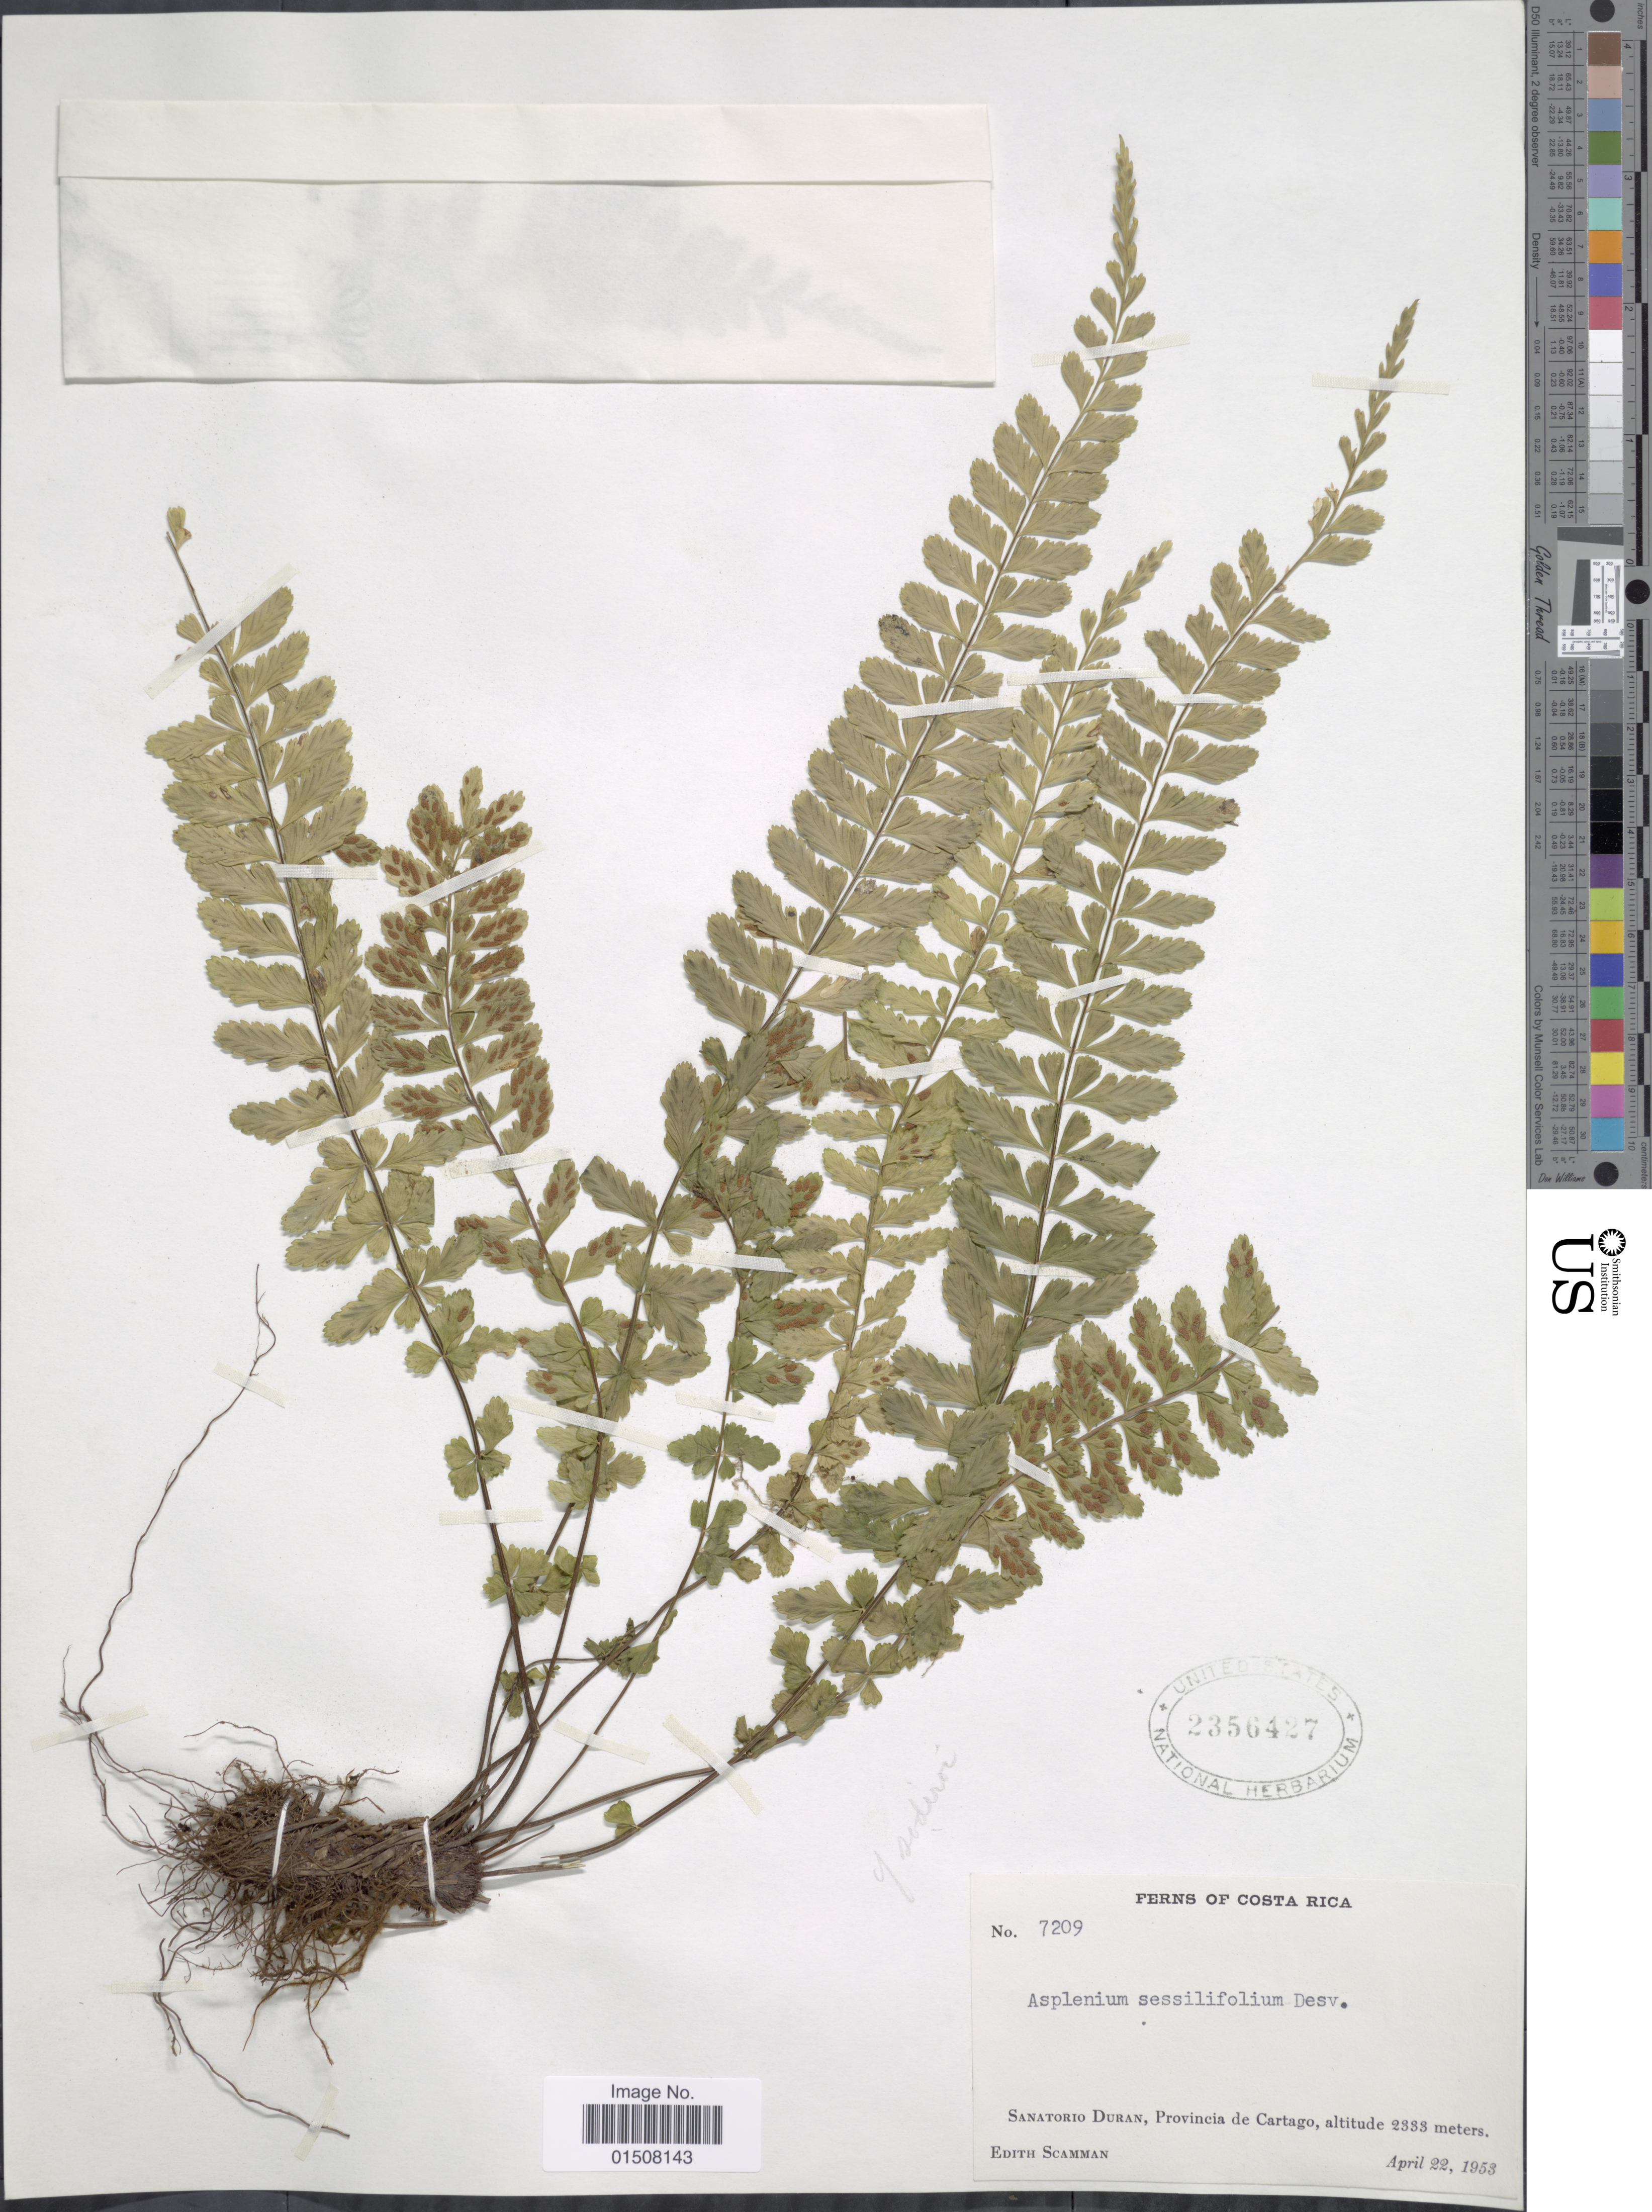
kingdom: Plantae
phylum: Tracheophyta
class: Polypodiopsida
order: Polypodiales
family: Aspleniaceae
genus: Asplenium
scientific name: Asplenium sessilifolium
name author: Desv.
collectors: E. Scamman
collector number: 7209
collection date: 1953-04-22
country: Costa Rica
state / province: Cartago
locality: Santorio Duran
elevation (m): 2333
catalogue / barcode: US 2356427